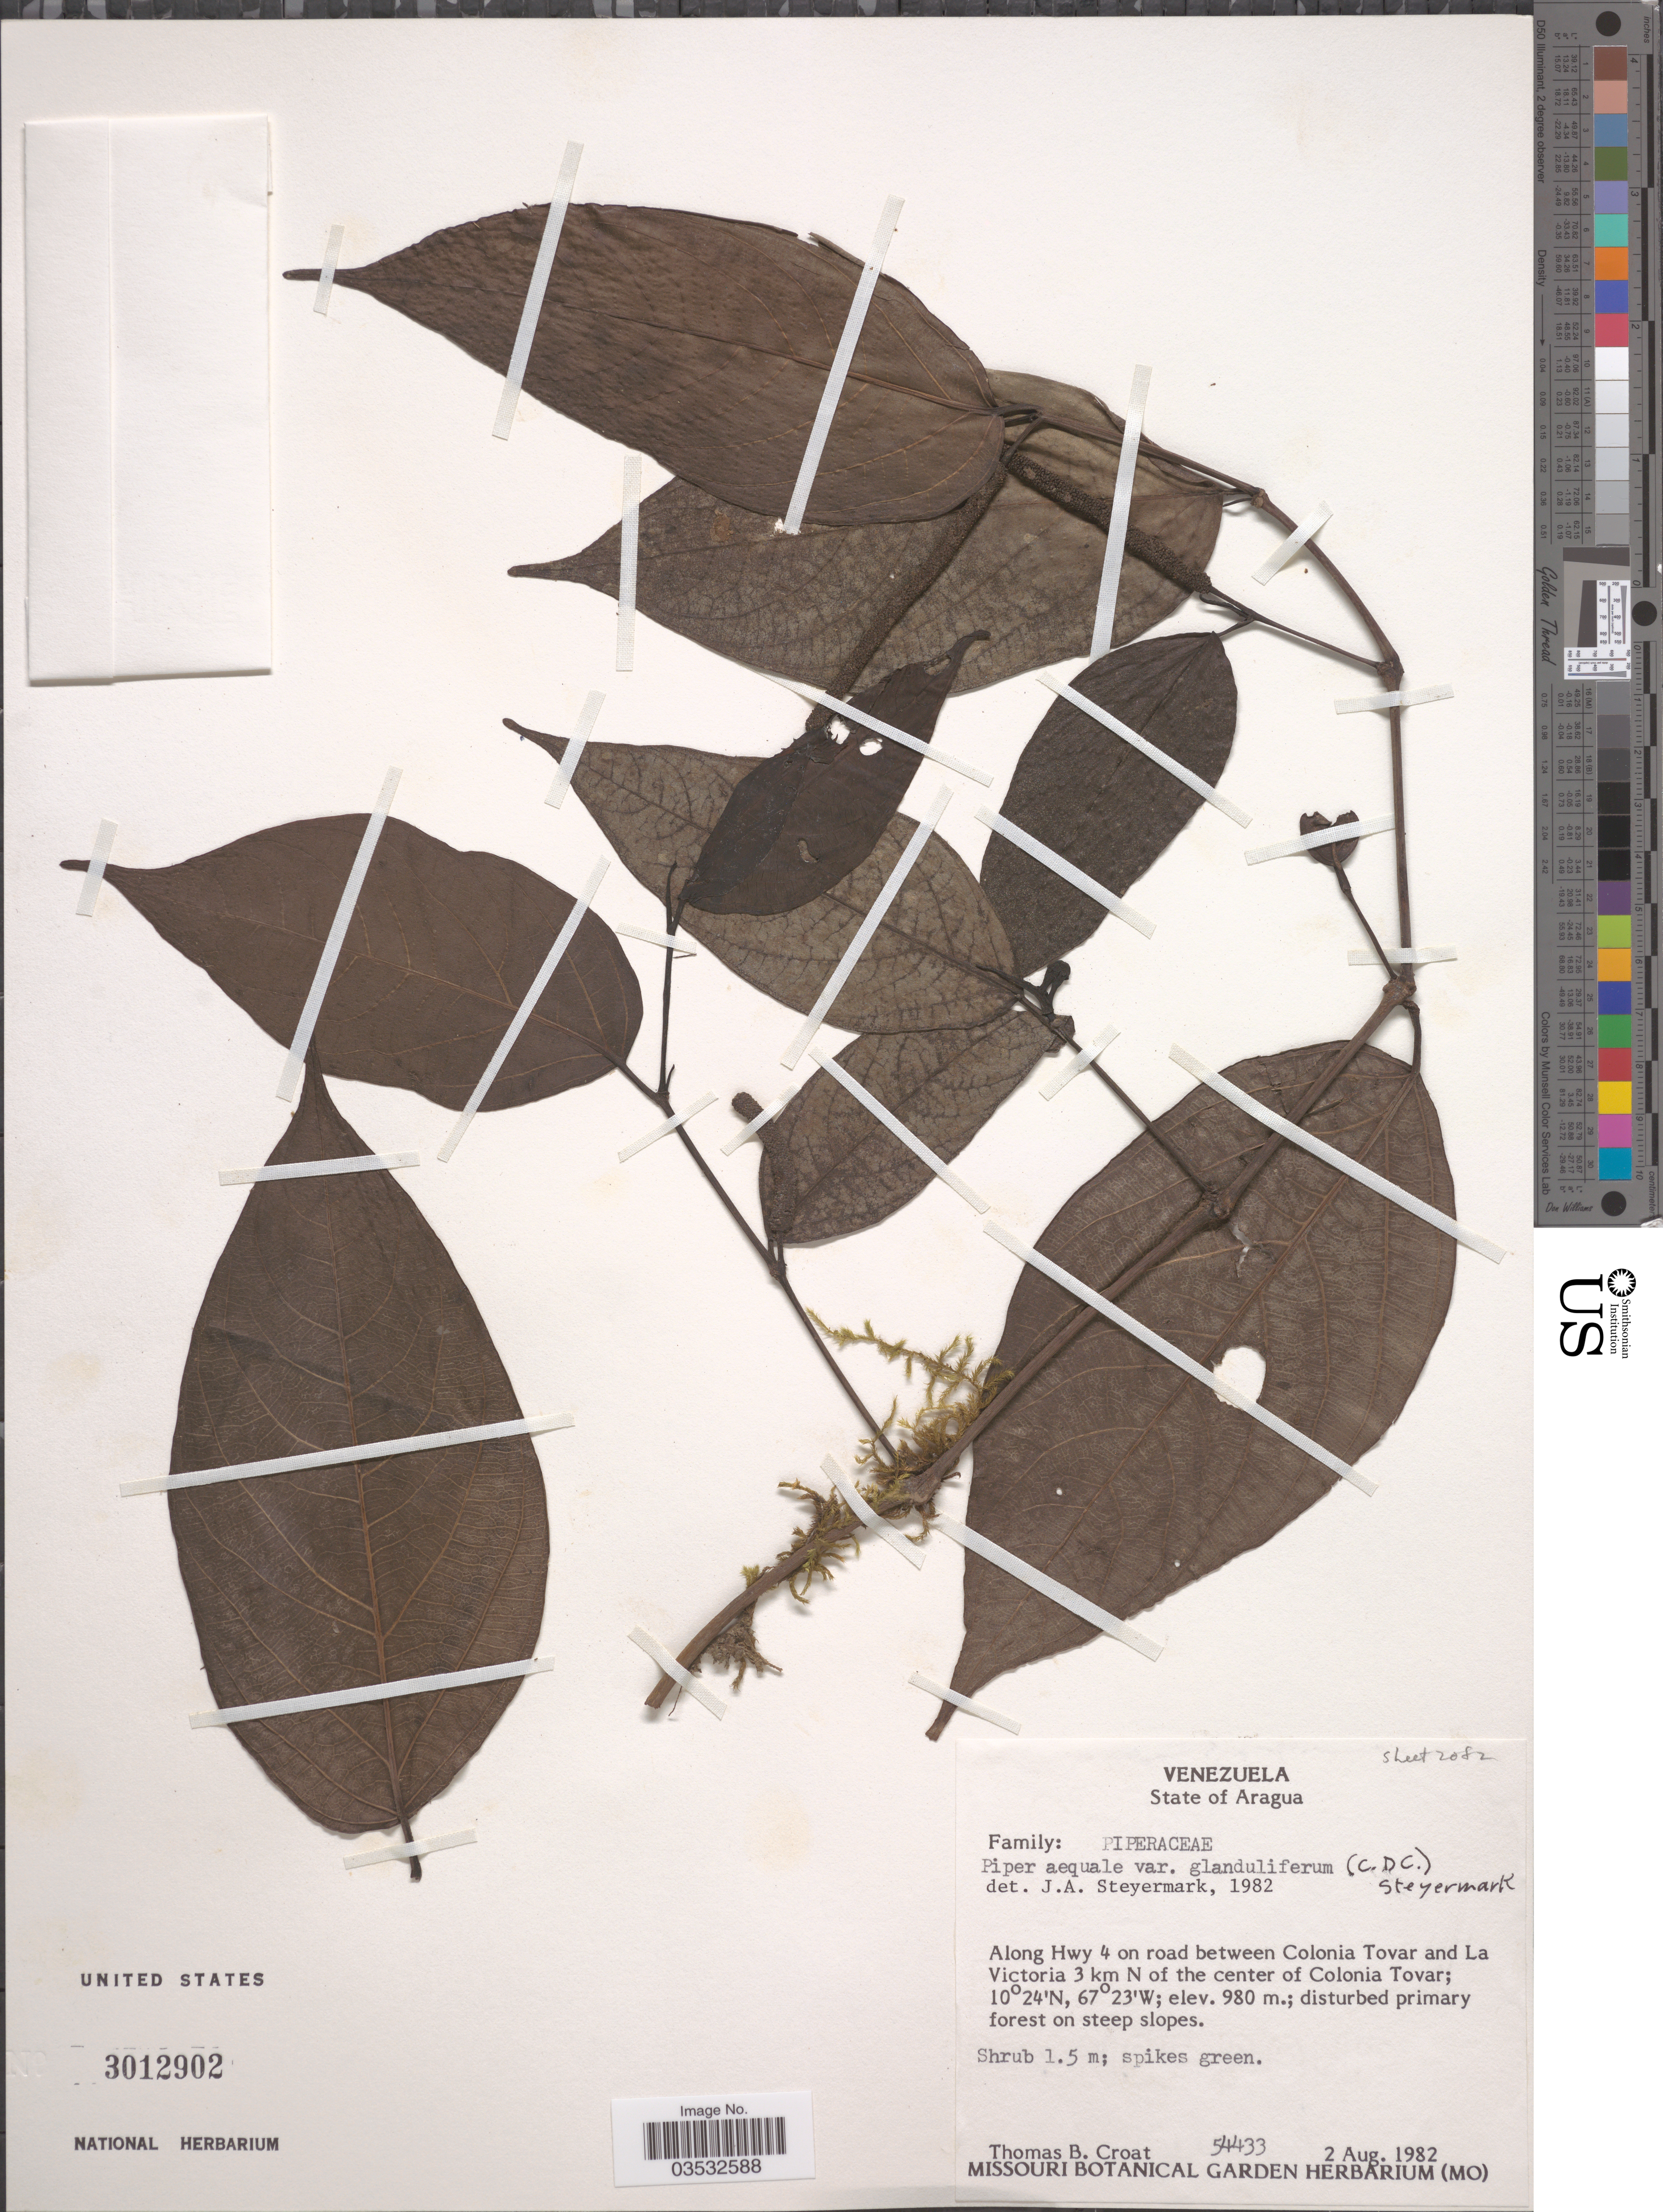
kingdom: Plantae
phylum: Tracheophyta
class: Magnoliopsida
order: Piperales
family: Piperaceae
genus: Piper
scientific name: Piper glanduligerum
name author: C. DC.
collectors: T. B. Croat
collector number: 54433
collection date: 1982-08-02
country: Venezuela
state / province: Aragua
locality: Along Hwy 4 on road betweeen Colonia Tovar and La Victoria 3 km N of the center of Colonia Tovar.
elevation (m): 980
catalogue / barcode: US 3012902